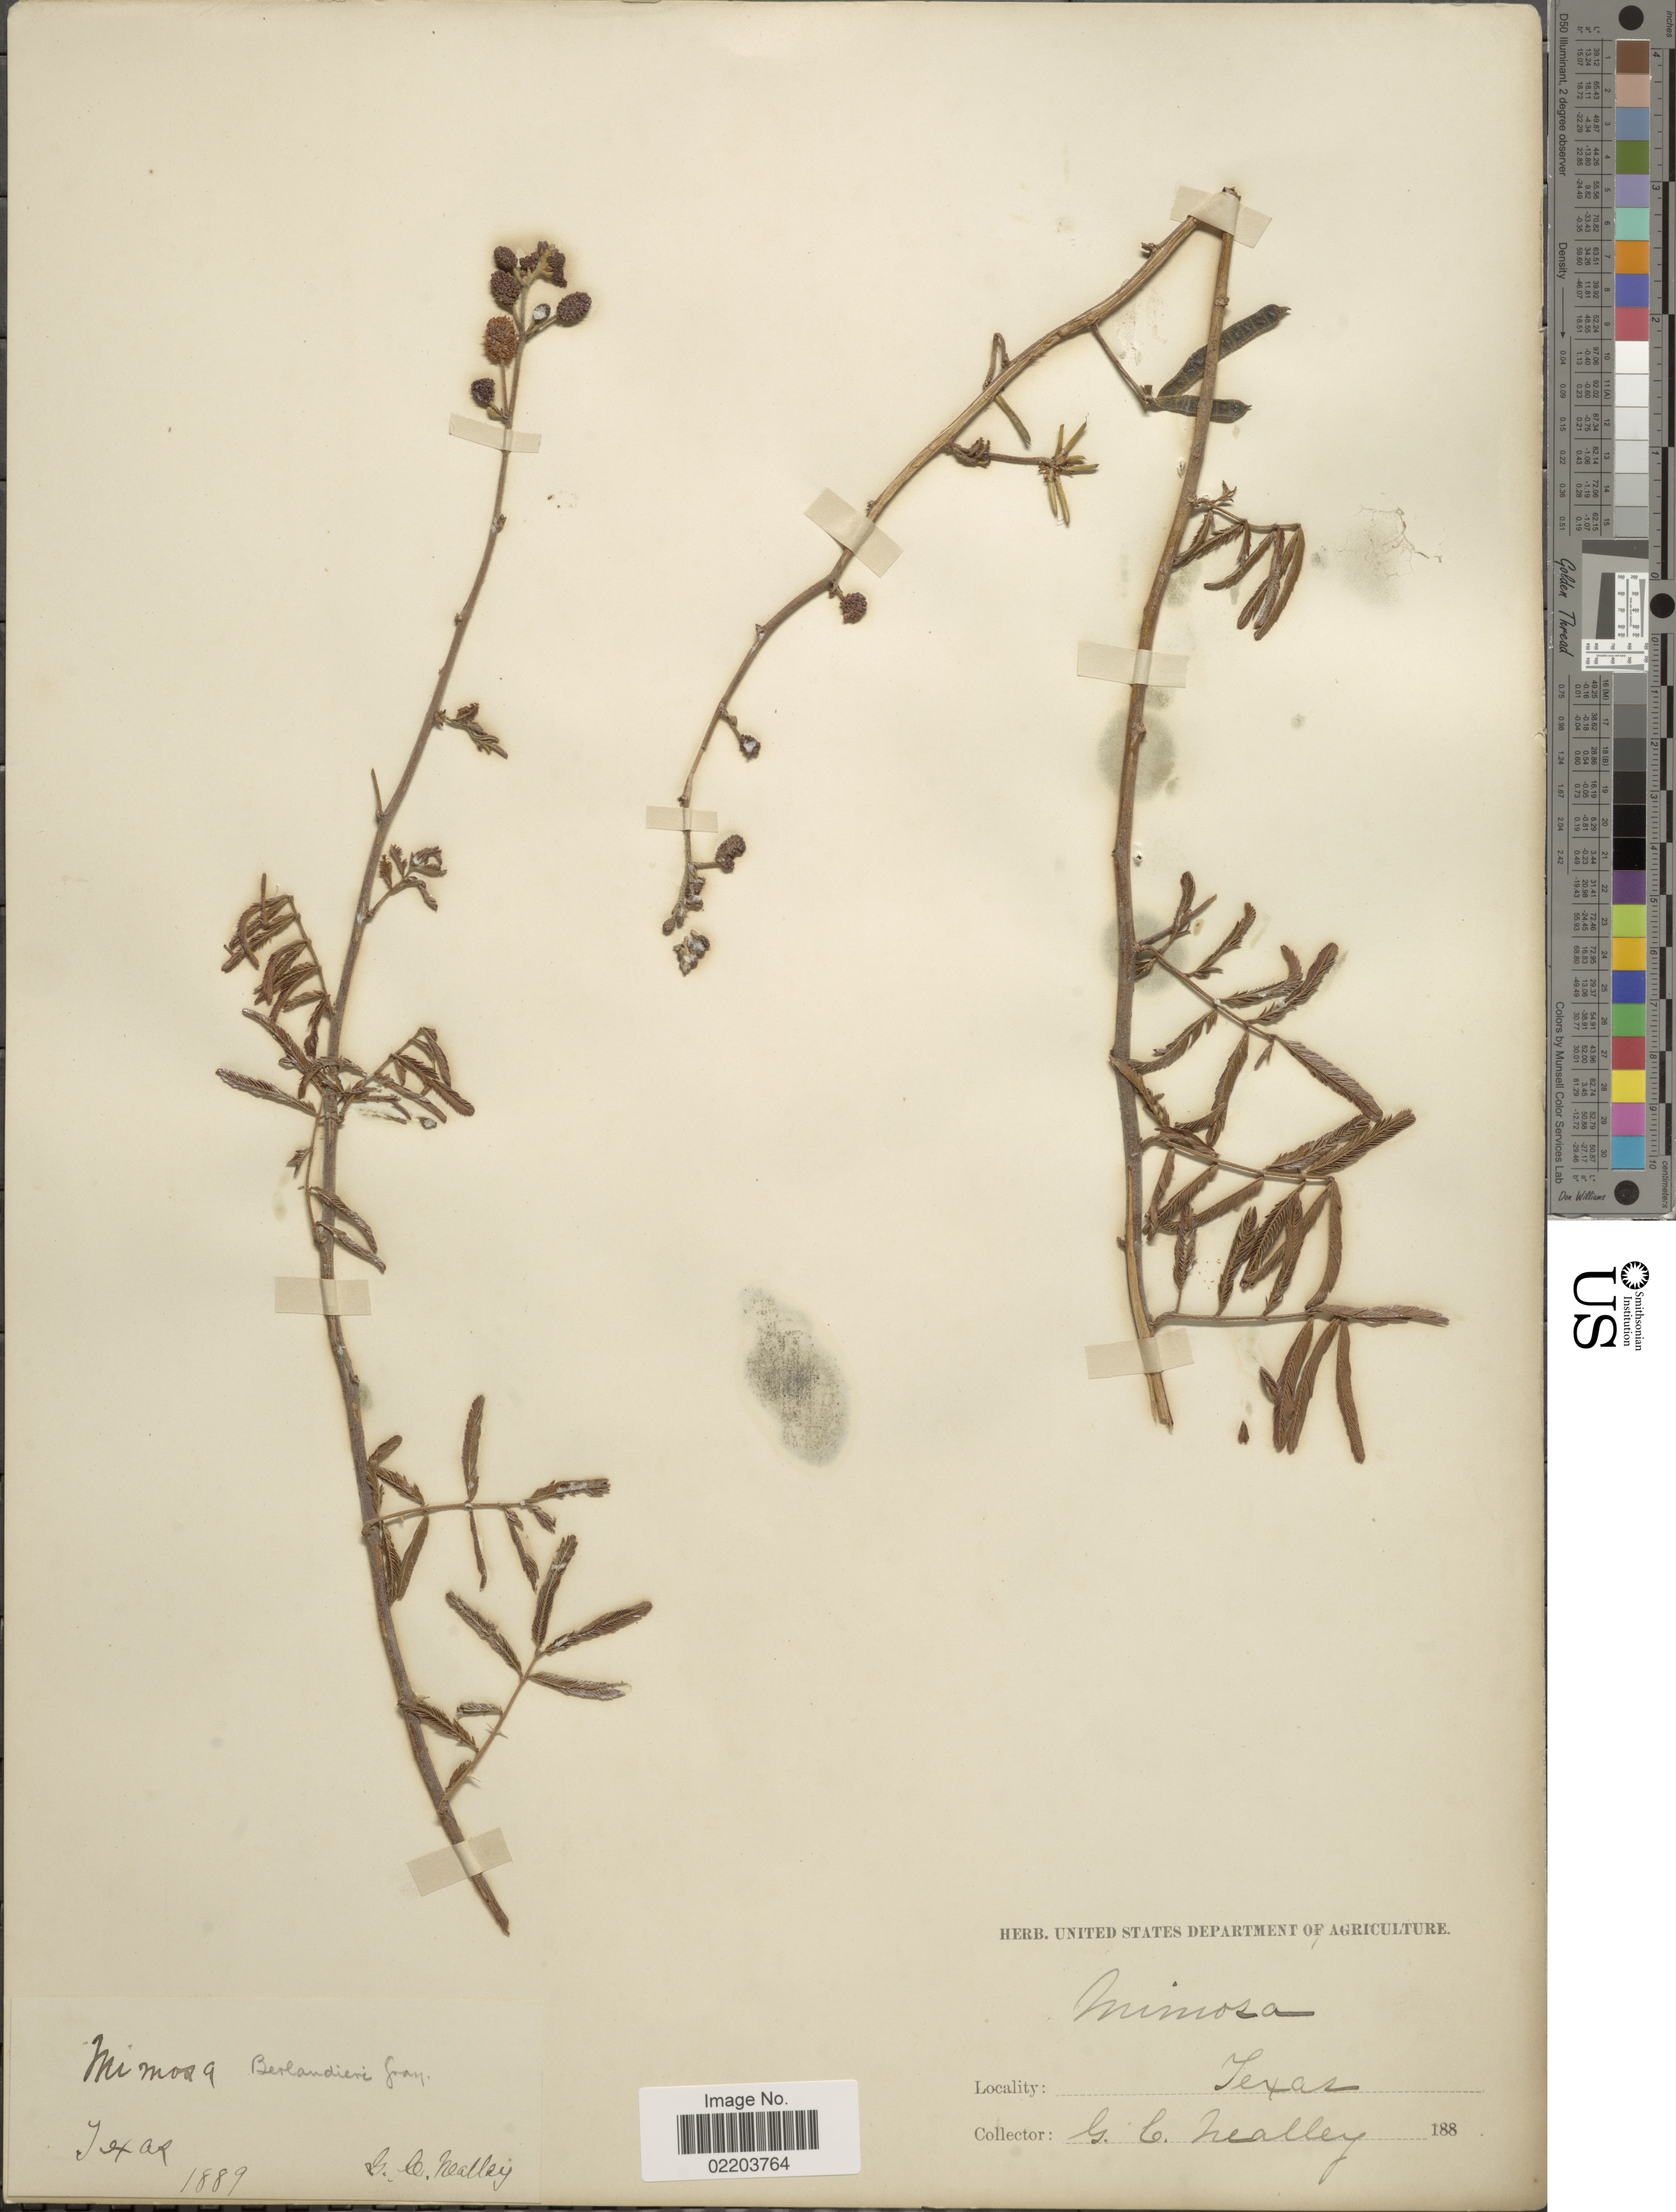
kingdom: Plantae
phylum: Tracheophyta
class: Magnoliopsida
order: Fabales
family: Fabaceae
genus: Mimosa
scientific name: Mimosa pigra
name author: L.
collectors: G. Neally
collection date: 1889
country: United States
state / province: Texas